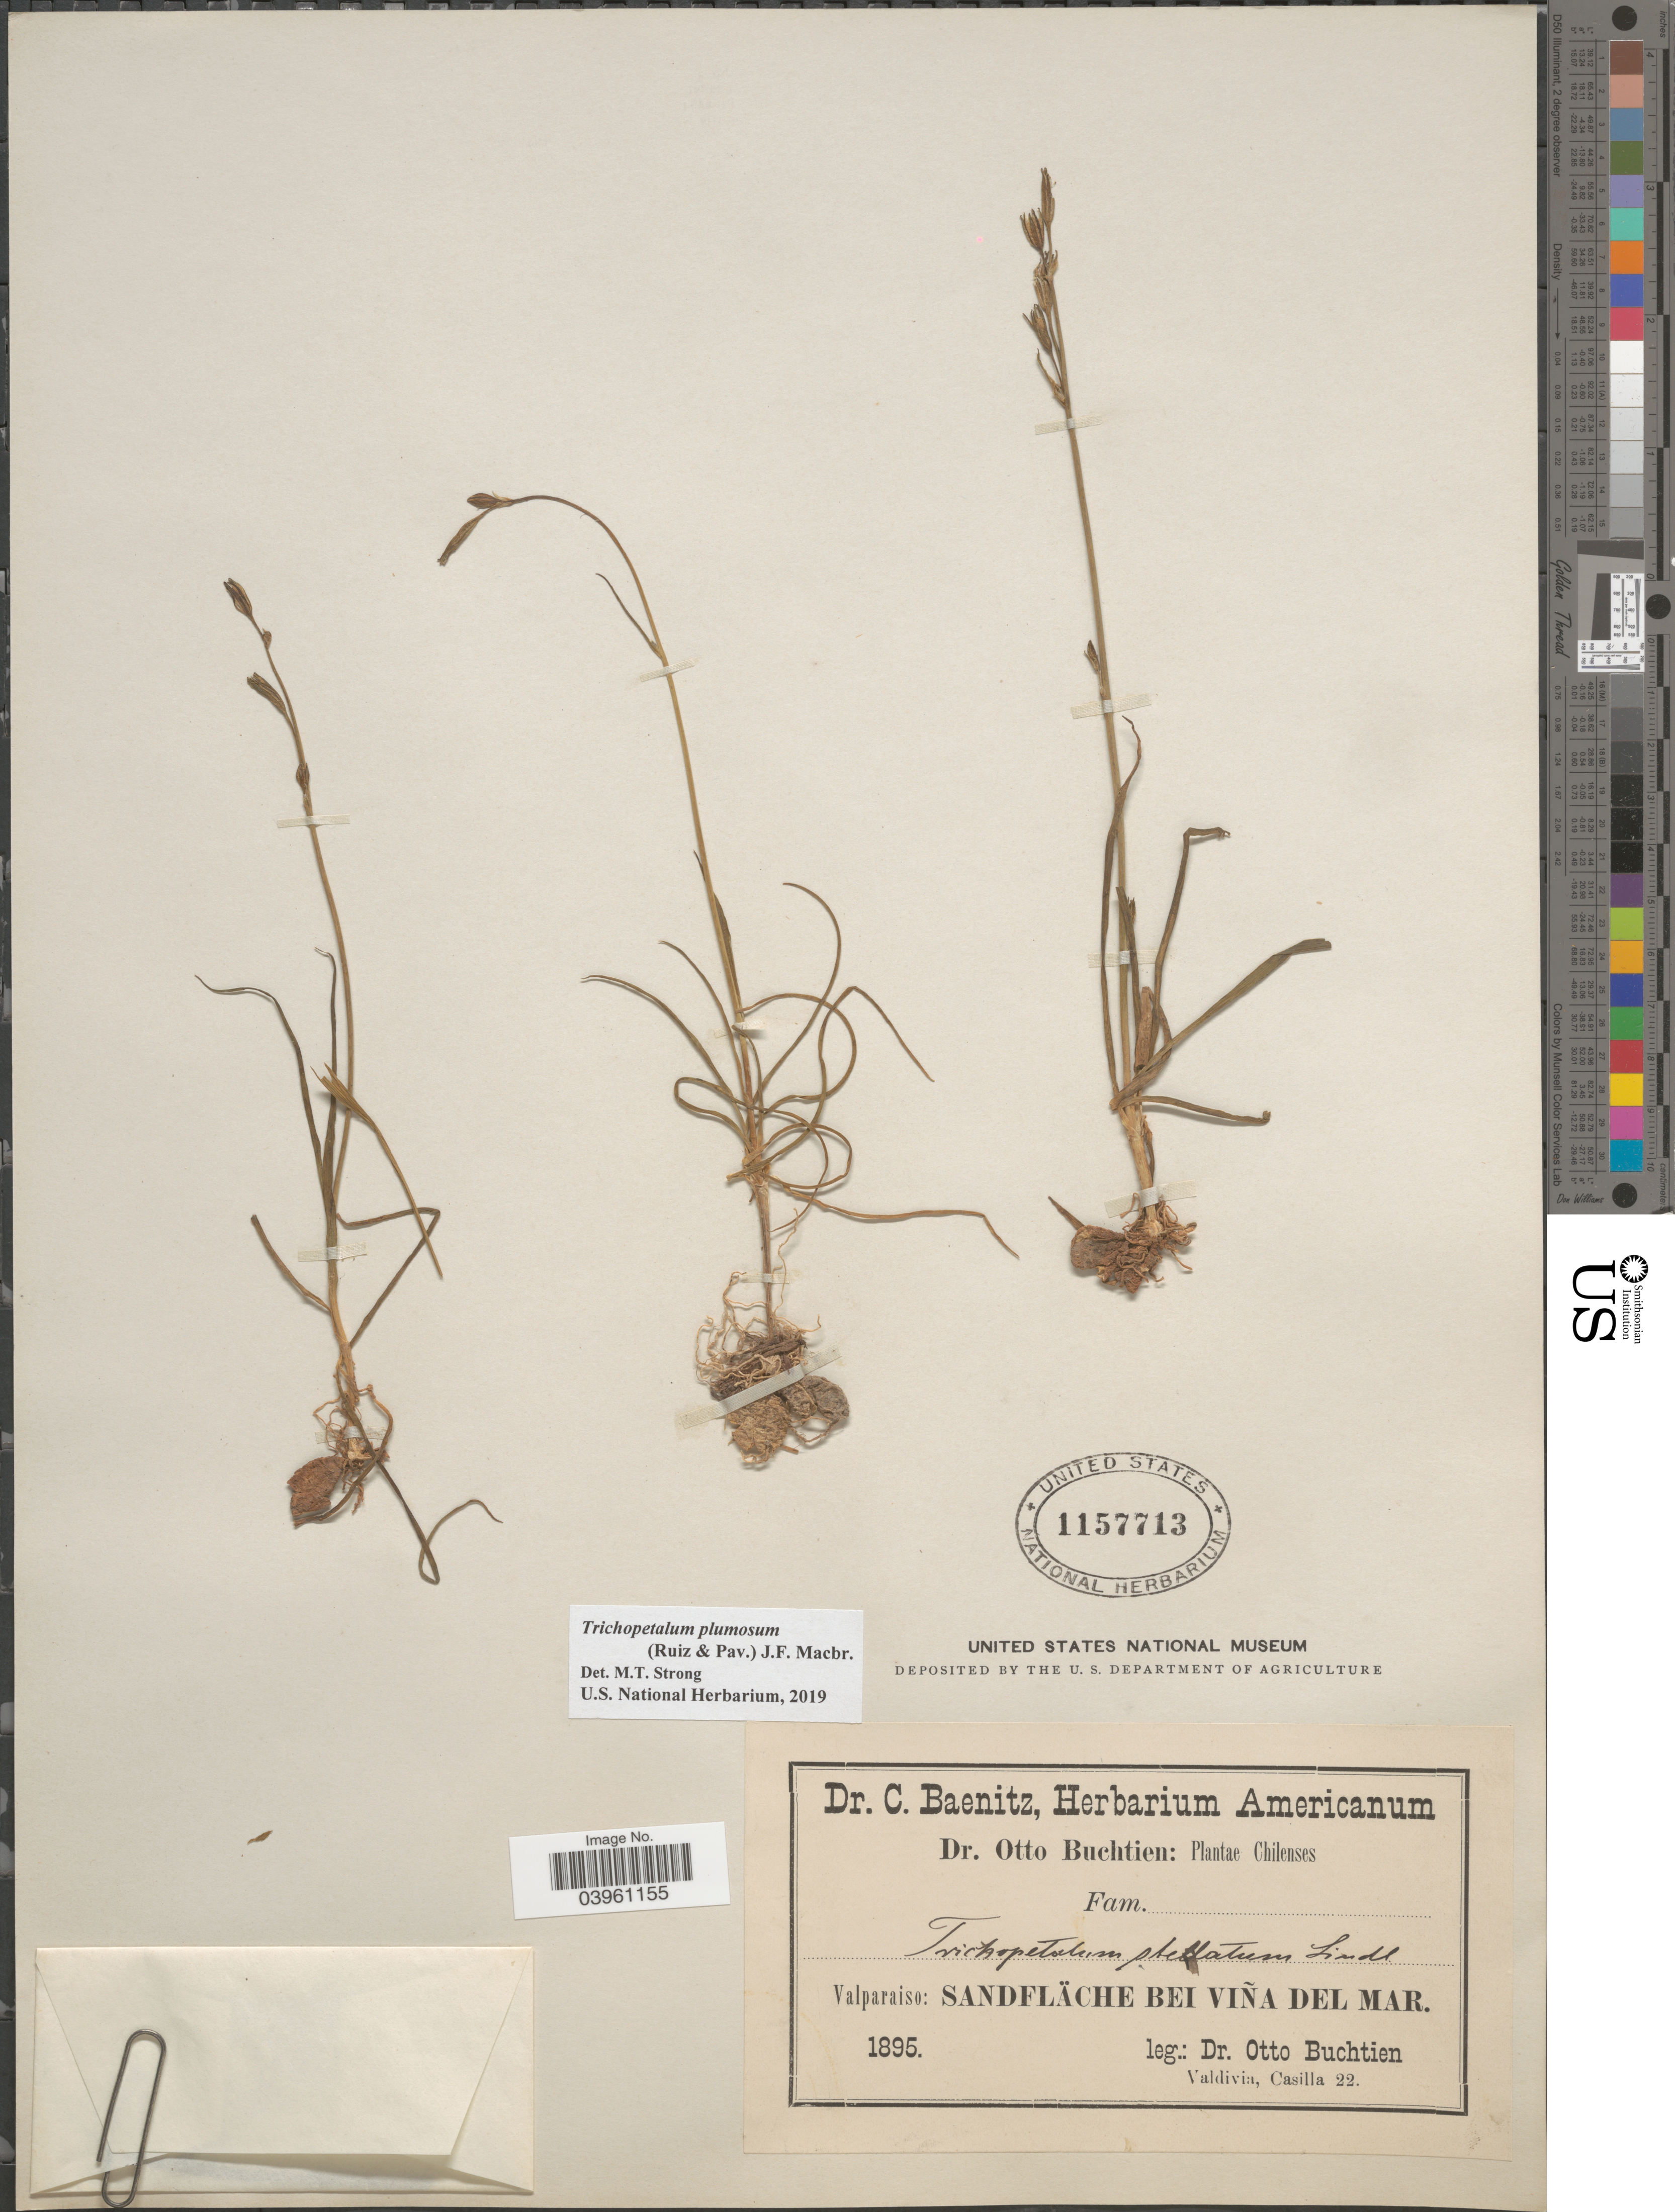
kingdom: Plantae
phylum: Tracheophyta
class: Liliopsida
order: Asparagales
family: Asparagaceae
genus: Trichopetalum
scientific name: Trichopetalum plumosum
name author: J.F. Macbr.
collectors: O. Buchtien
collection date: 1895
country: Chile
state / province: Valparaíso (V)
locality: Sandfläche bei Viña del Mar.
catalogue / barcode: US 1157713